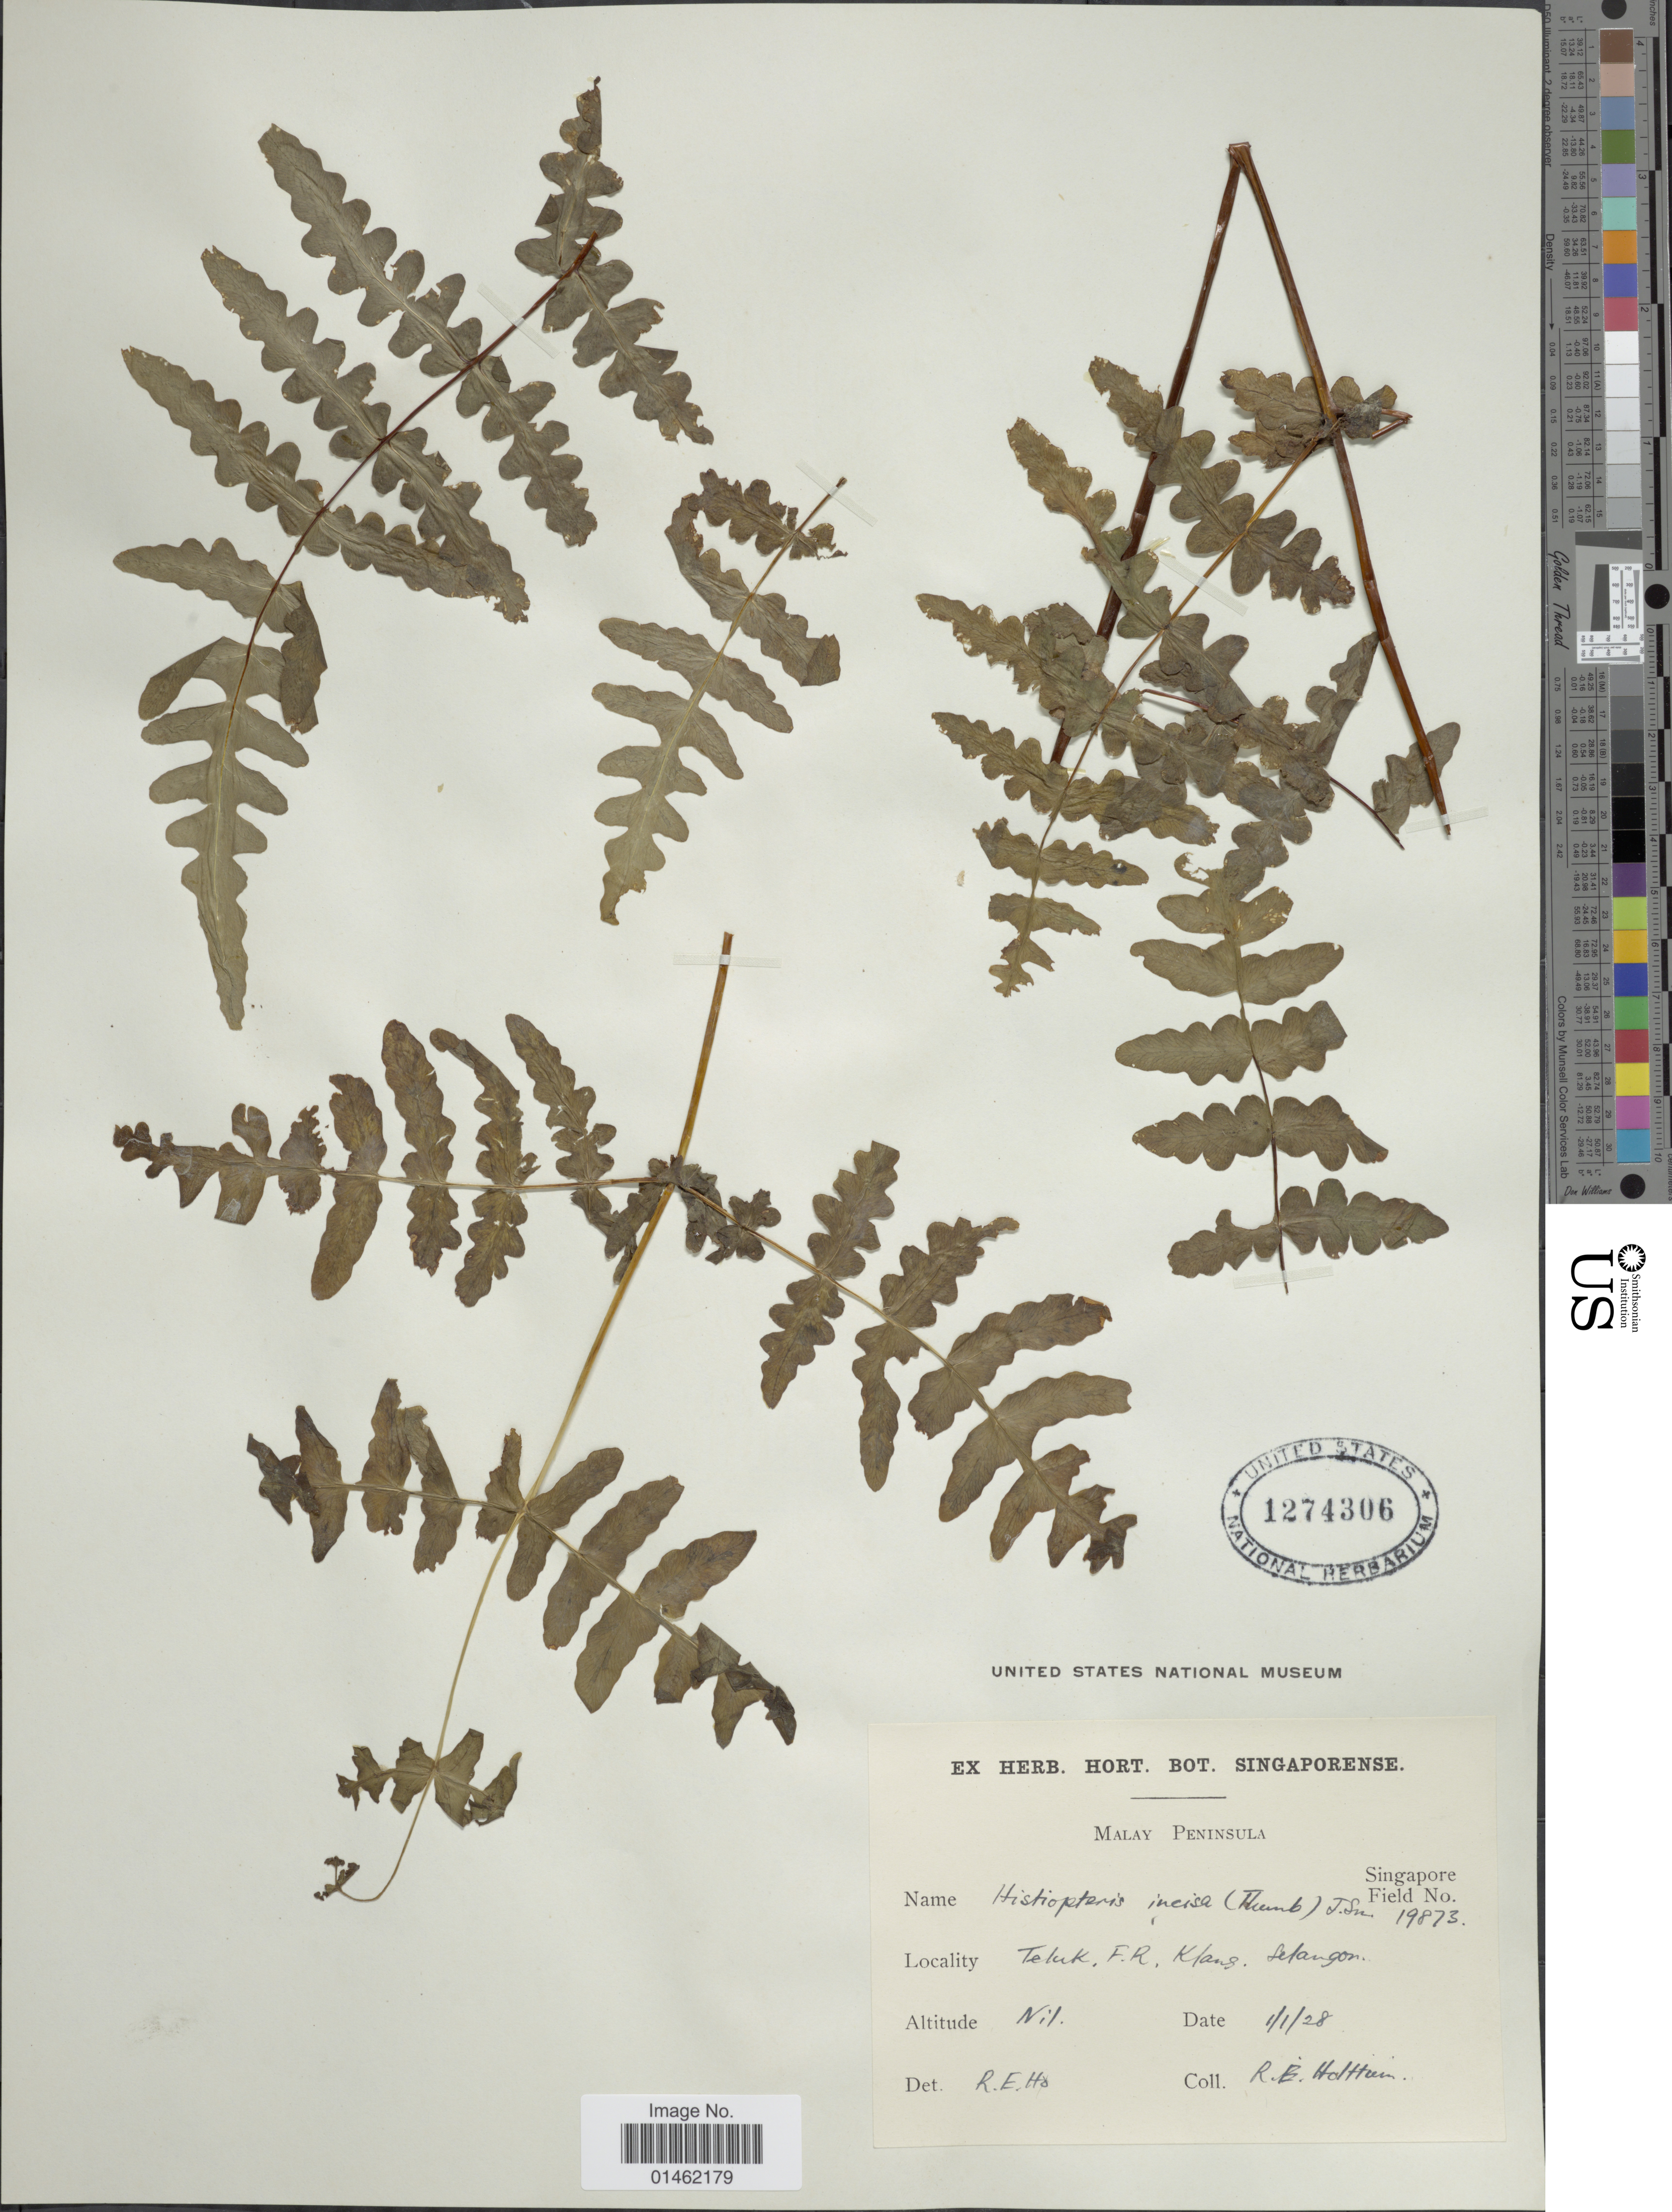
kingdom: Plantae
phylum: Tracheophyta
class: Polypodiopsida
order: Polypodiales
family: Dennstaedtiaceae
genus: Histiopteris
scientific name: Histiopteris incisa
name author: (Thunb.) J. Sm.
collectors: R. E. Holttum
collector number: Singapoe Field 19873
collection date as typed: Transcribed d/m/y: 1/1/28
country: Malaysia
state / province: Selangor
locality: Malay Peninsula, Teluk, F.R., Klang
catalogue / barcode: US 1274306